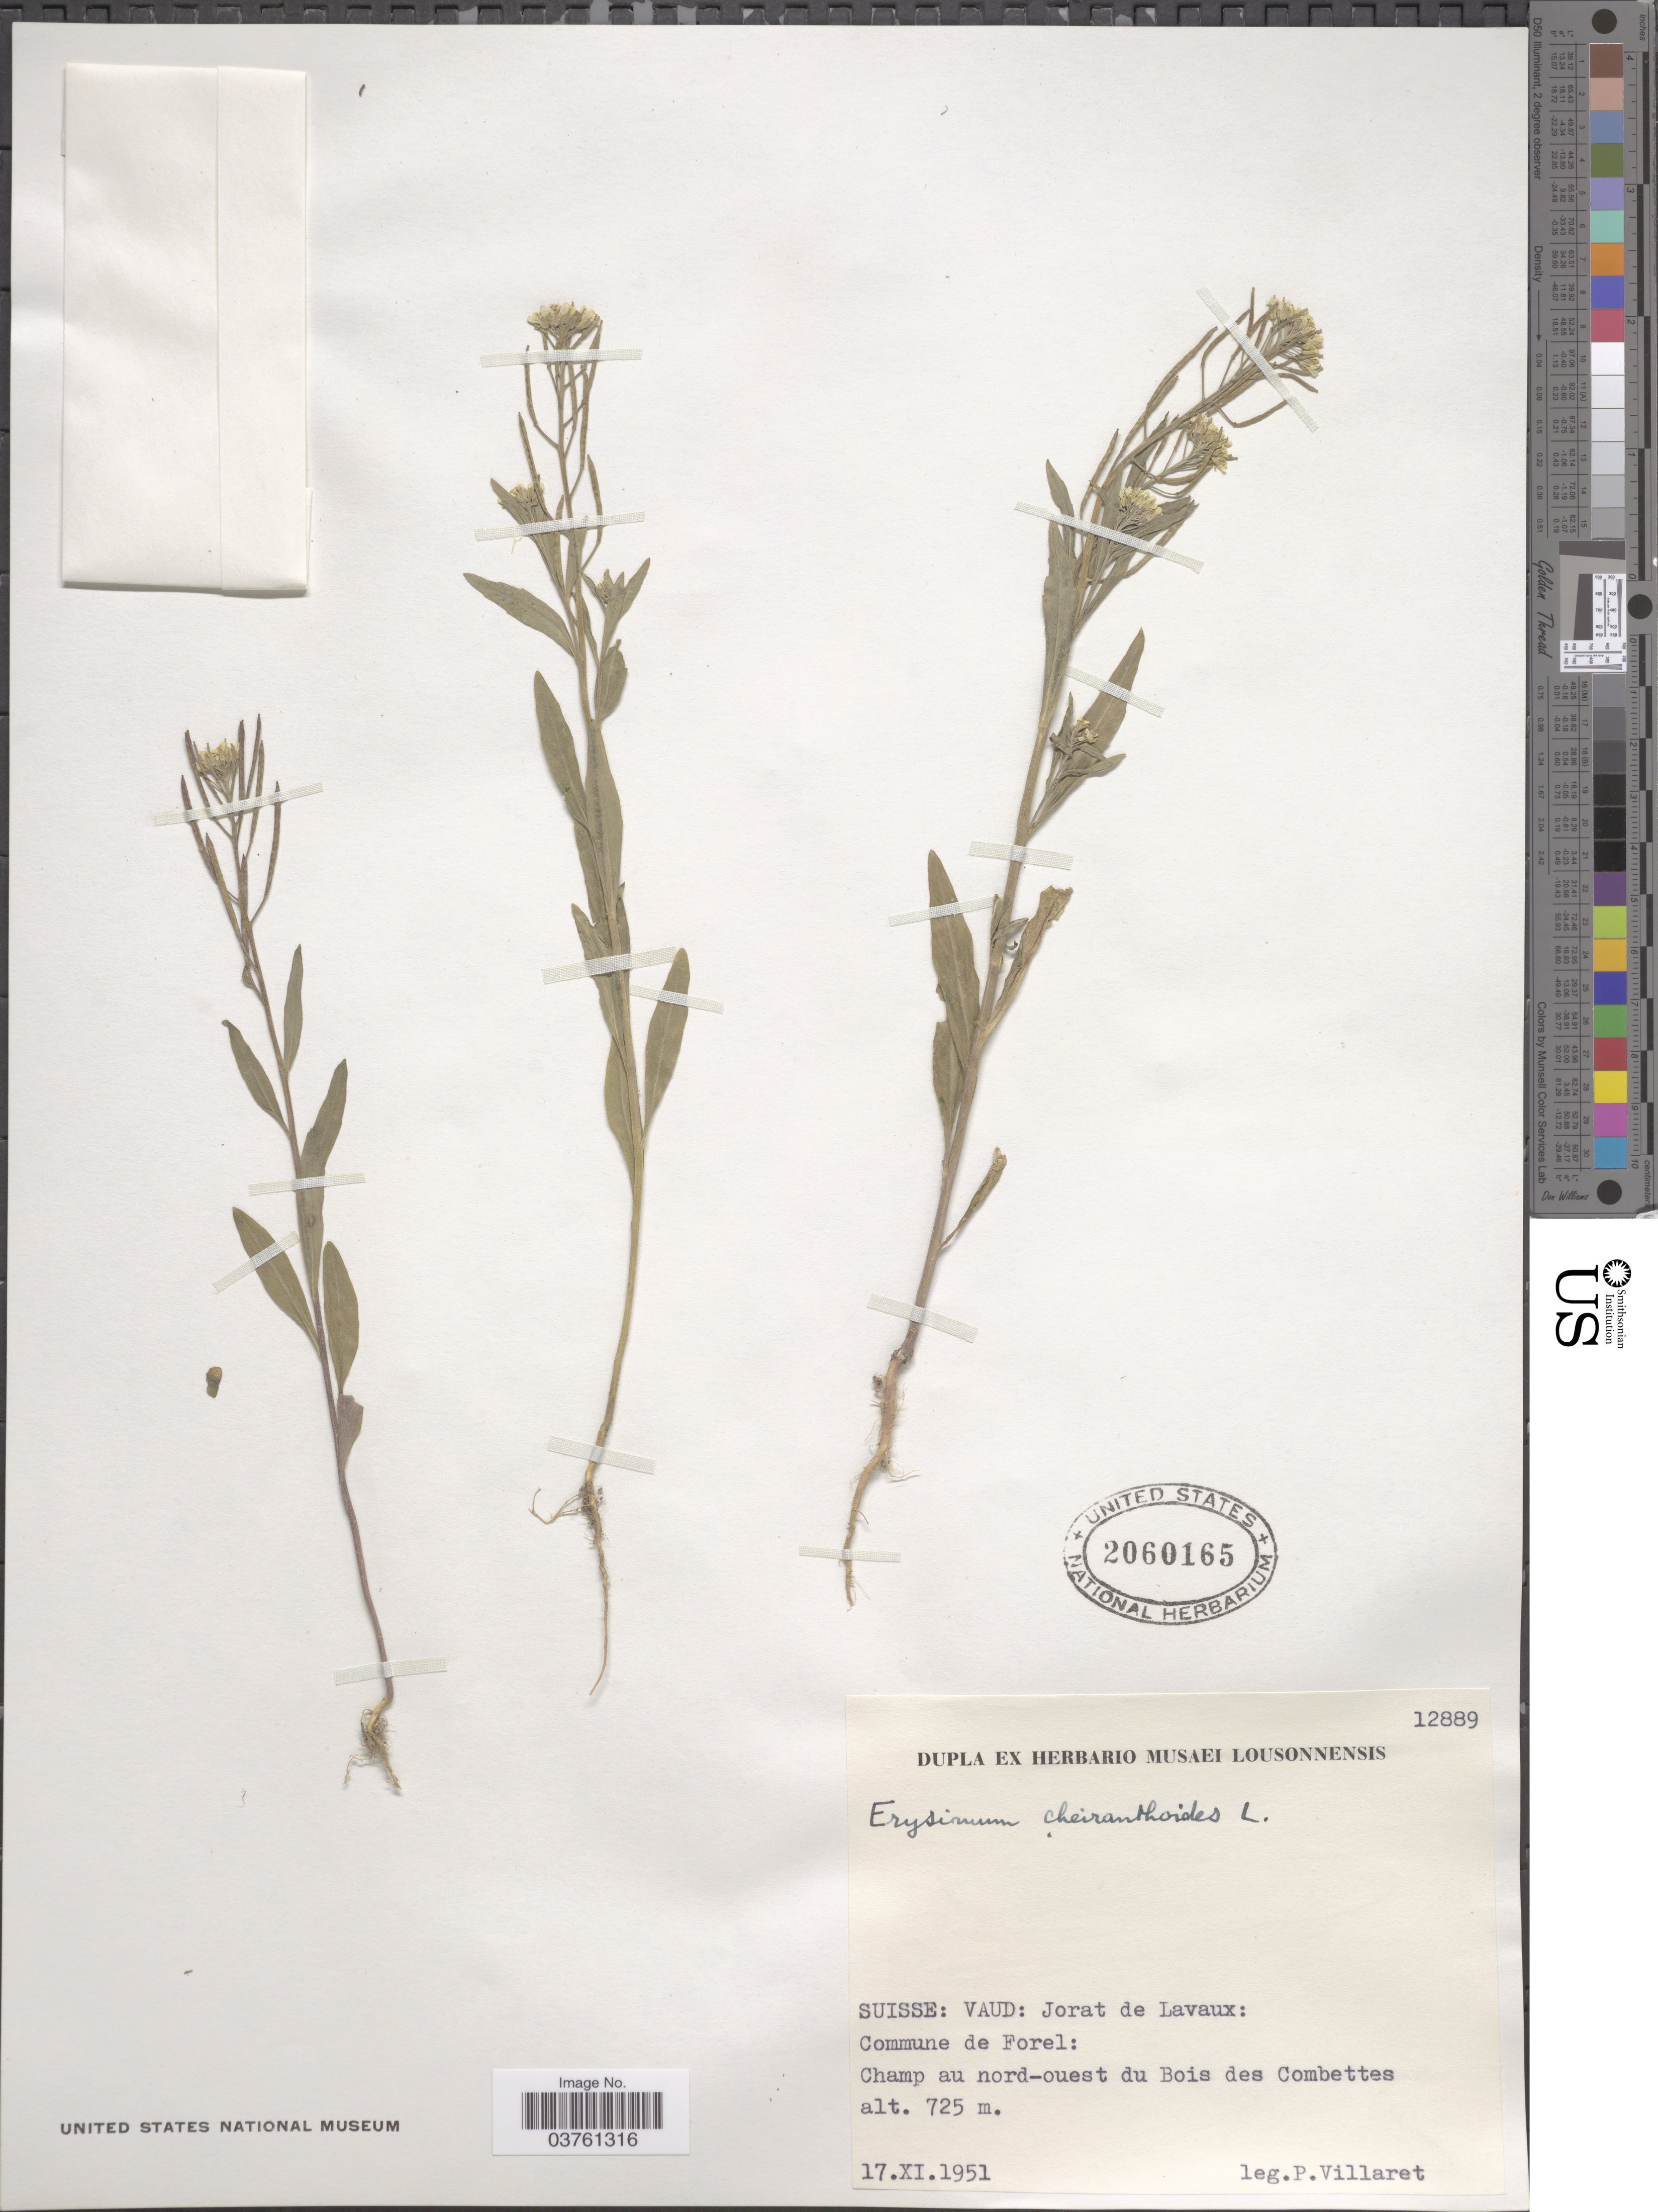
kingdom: Plantae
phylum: Tracheophyta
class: Magnoliopsida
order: Brassicales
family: Brassicaceae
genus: Erysimum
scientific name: Erysimum cheiranthoides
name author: L.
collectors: P. Villaret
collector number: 12889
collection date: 1951-11-17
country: Switzerland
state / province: Vaud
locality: Suisse. Jorat de Lavaux: Commune de Forel: Champ au nord-ouest du Bois des Combettes.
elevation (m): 725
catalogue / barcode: US 2060165